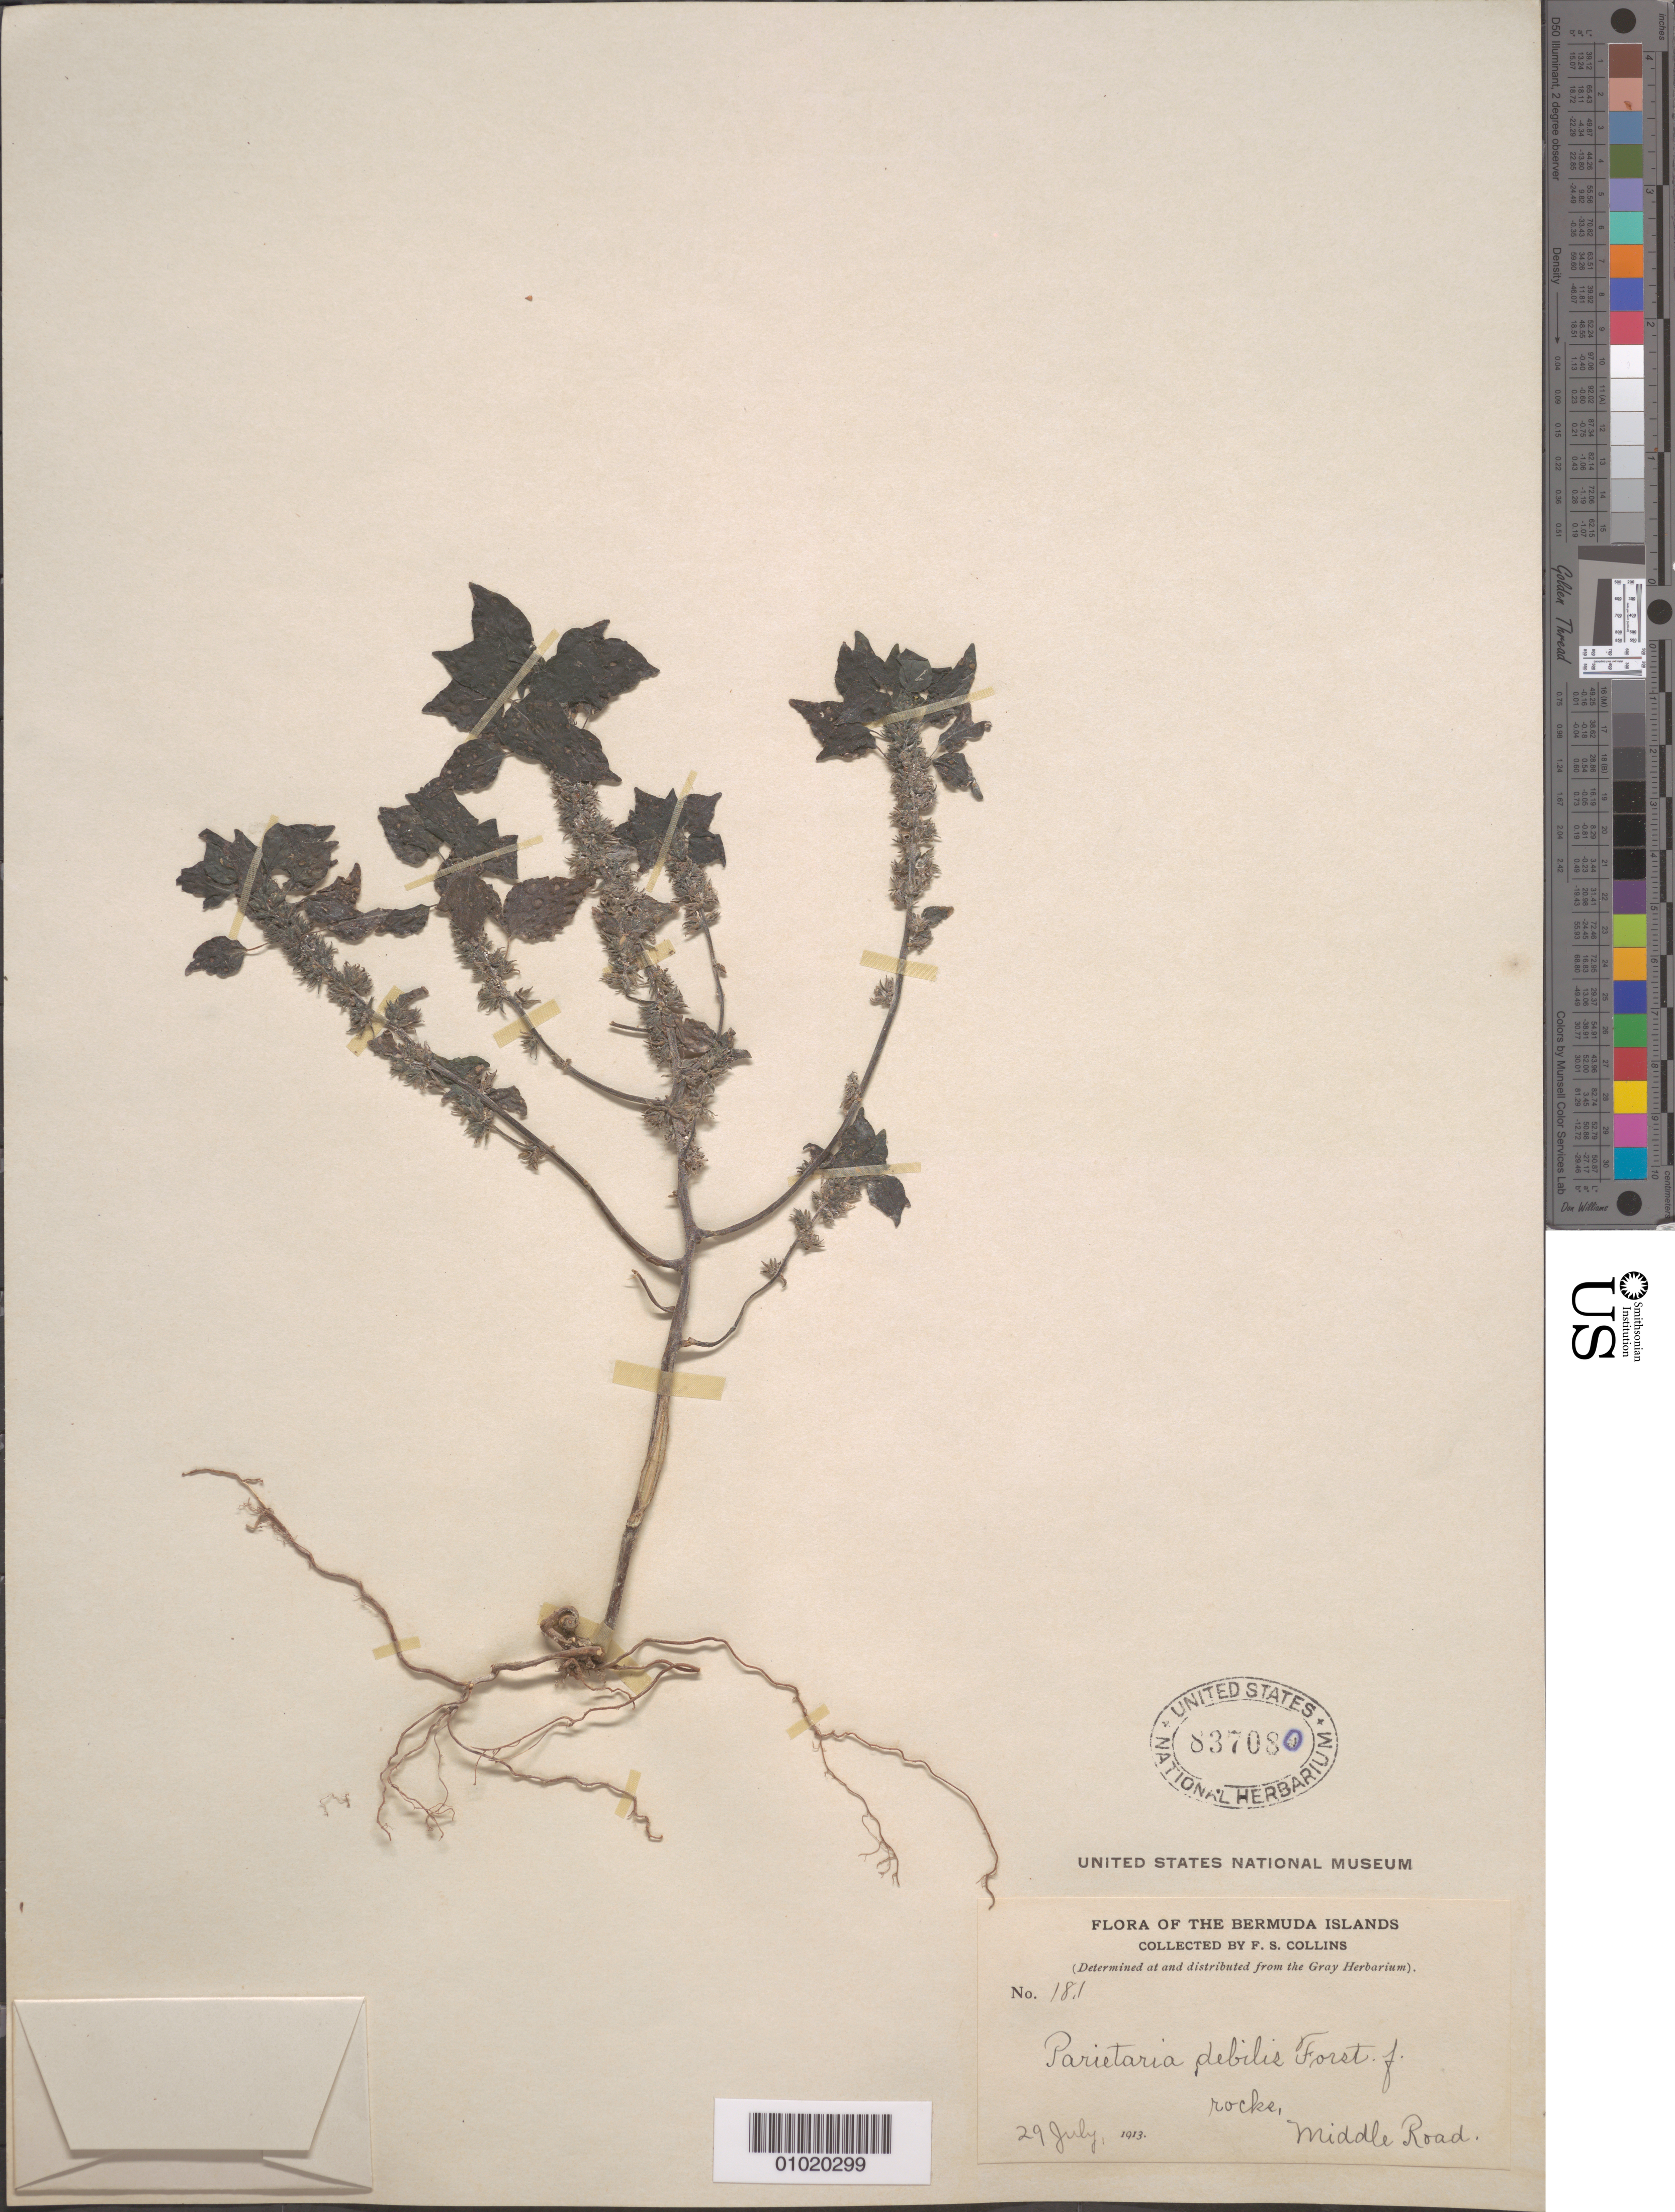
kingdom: Plantae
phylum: Tracheophyta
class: Magnoliopsida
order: Rosales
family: Urticaceae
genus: Parietaria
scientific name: Parietaria debilis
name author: G. Forst.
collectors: F. Collins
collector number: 181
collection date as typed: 29 Jul 1913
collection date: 1913-07-29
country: Bermuda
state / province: Southampton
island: Bermuda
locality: Middle Road. rocks.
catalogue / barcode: US 837080